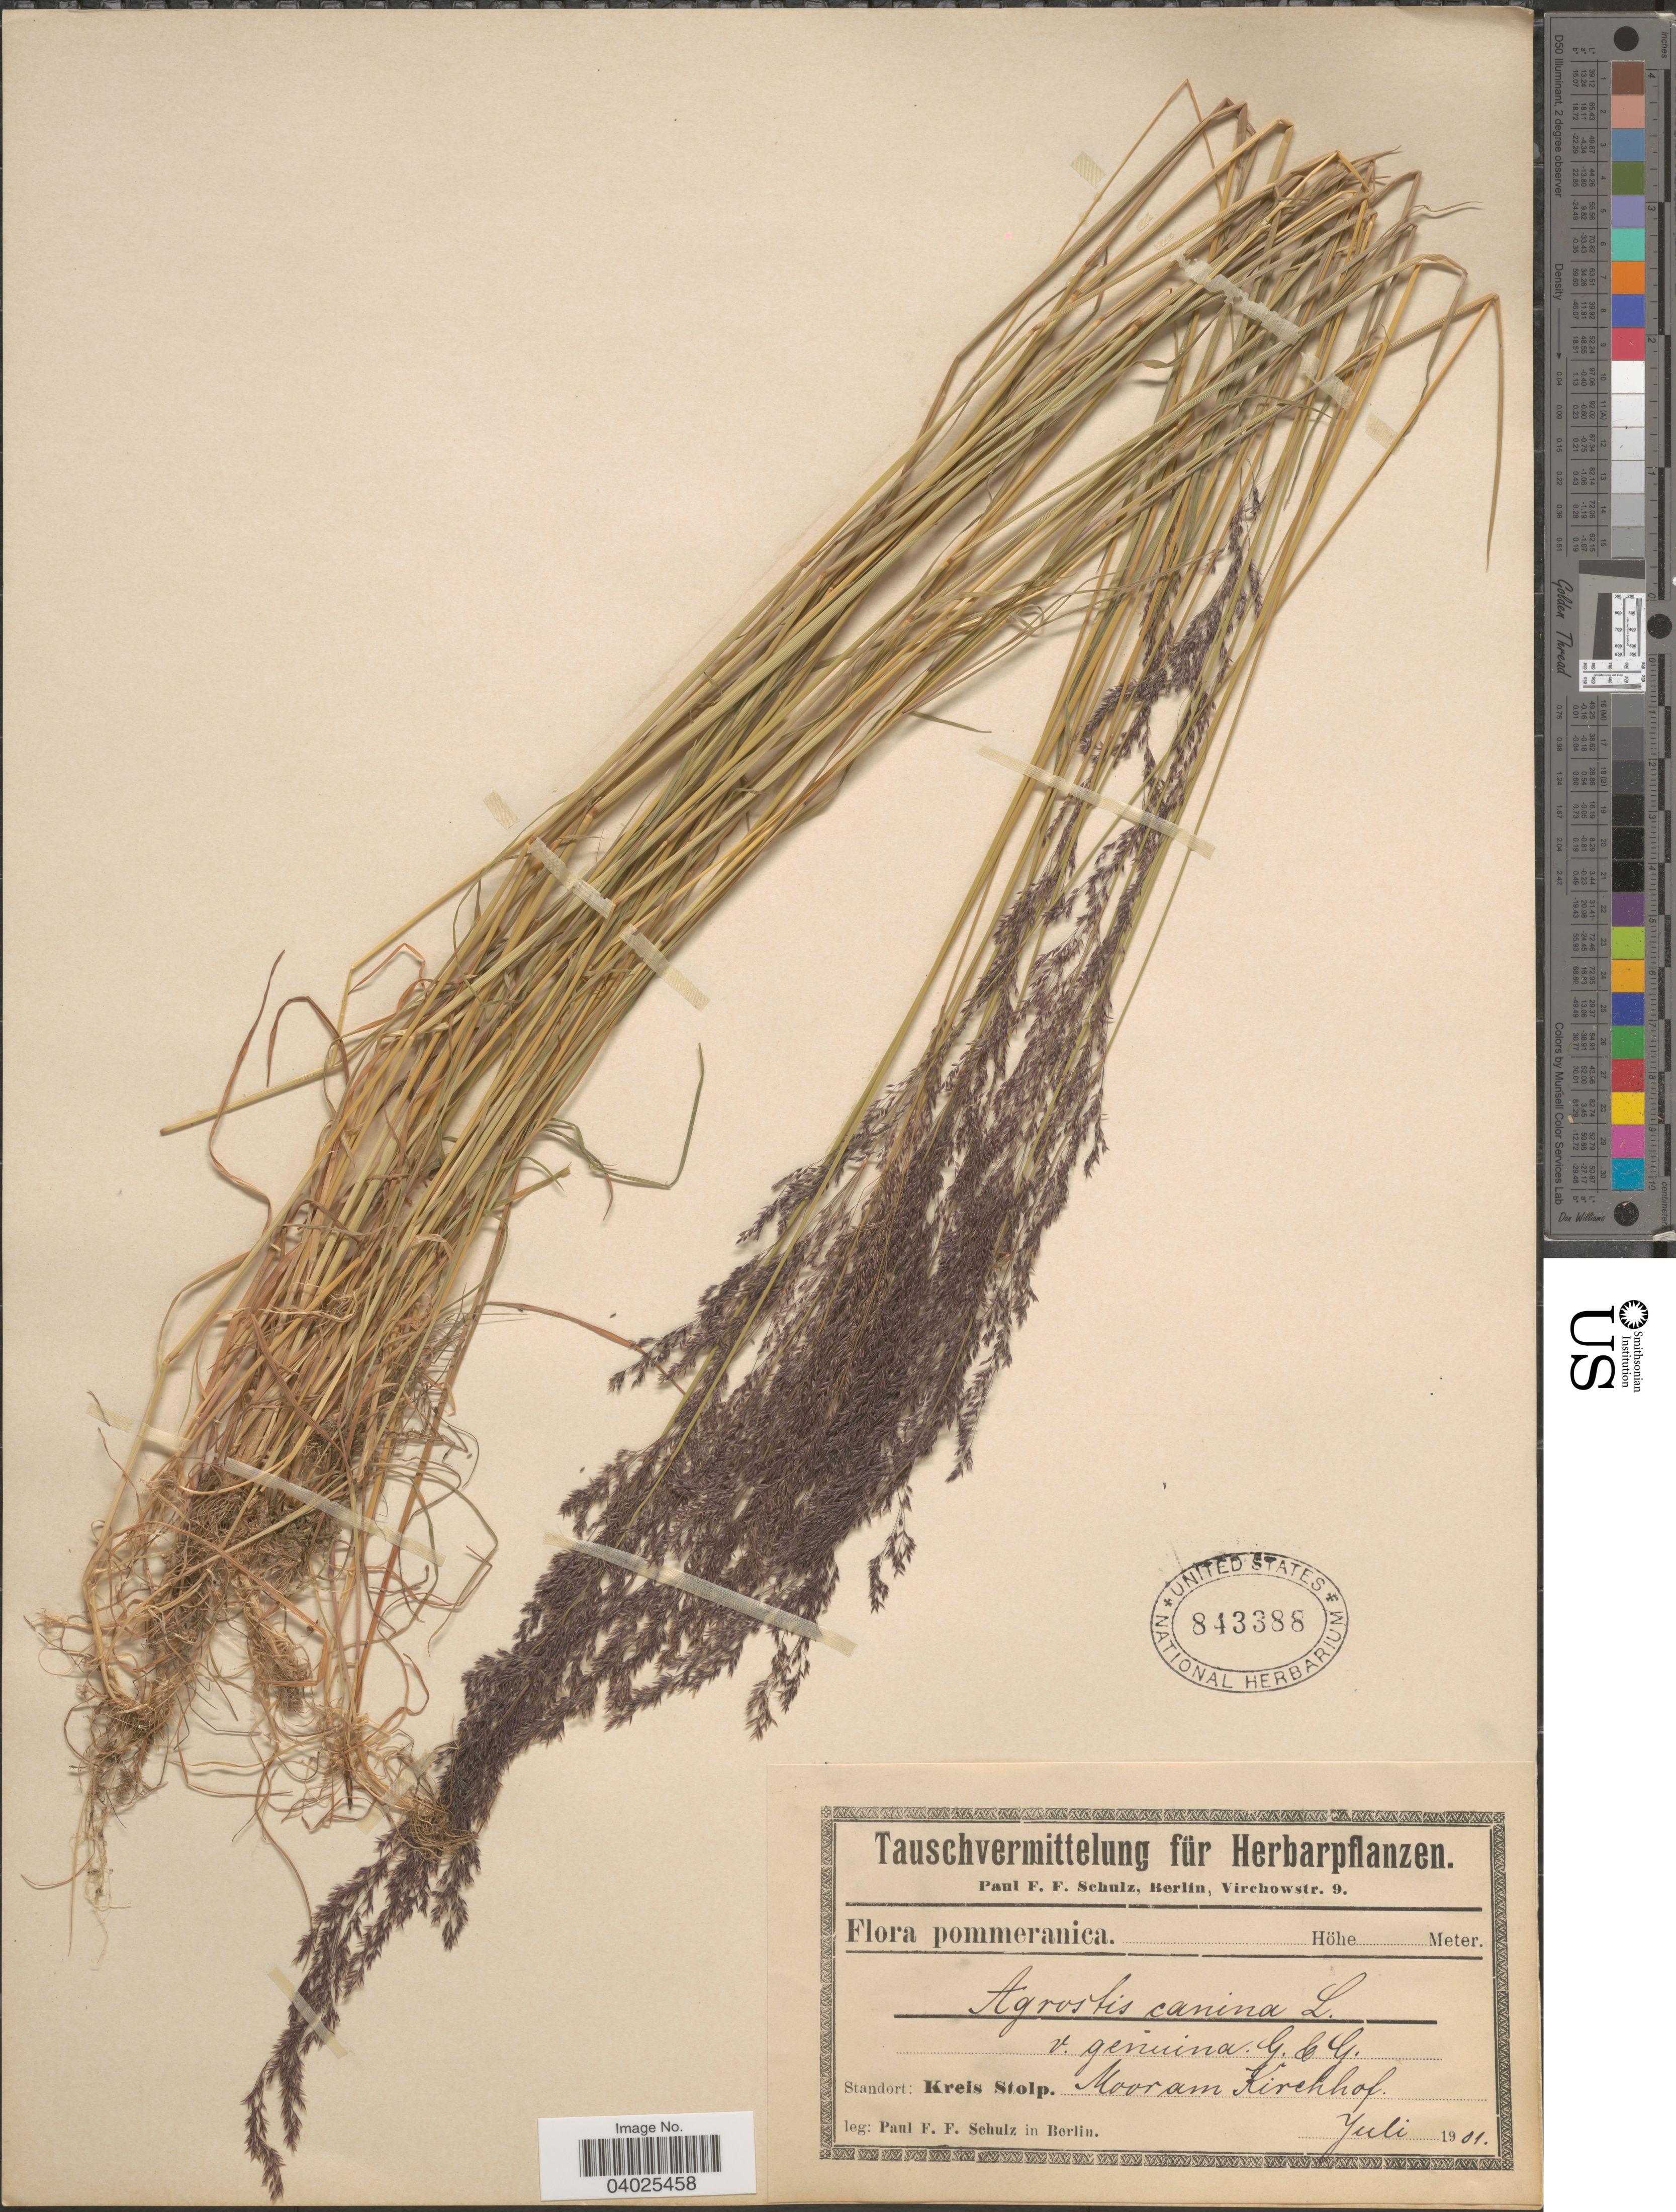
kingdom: Plantae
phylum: Tracheophyta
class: Liliopsida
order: Poales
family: Poaceae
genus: Agrostis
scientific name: Agrostis canina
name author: L.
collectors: P. F. Schulz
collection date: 1901-07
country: Germany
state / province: Berlin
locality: Pommeranica. Kreis Stolp. Mooram Kirchhof.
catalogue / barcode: US 843388